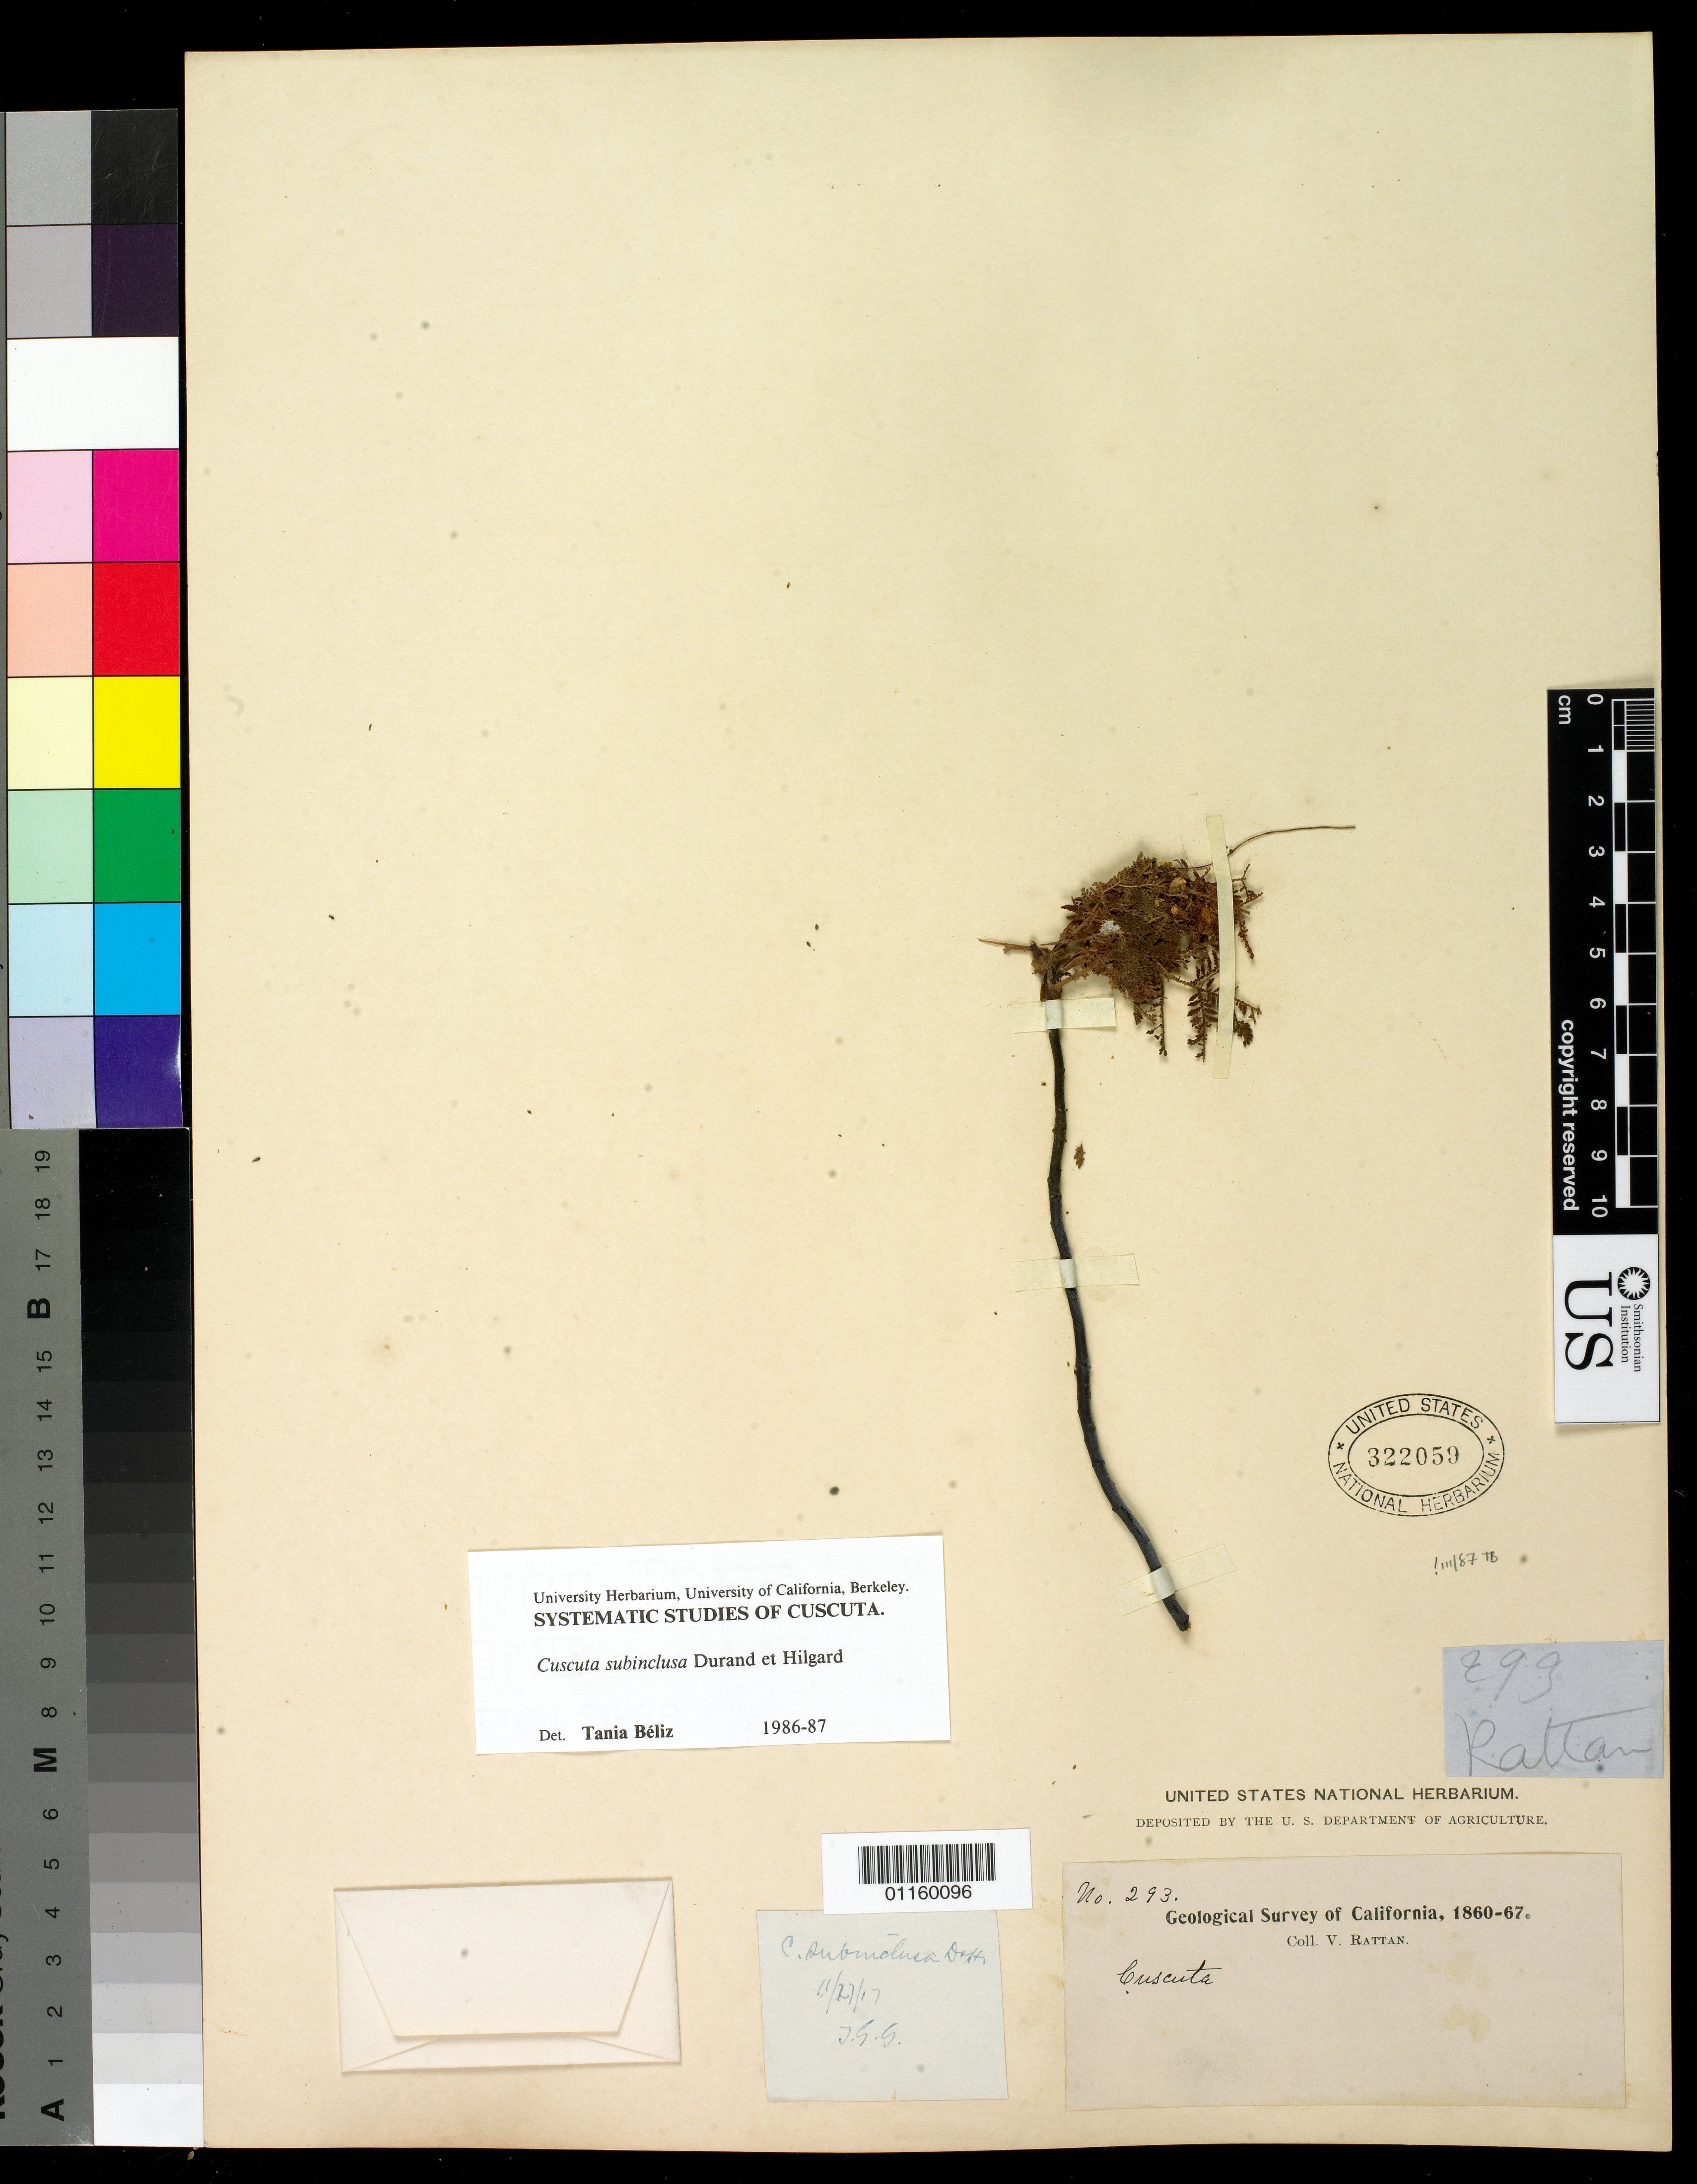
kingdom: Plantae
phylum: Tracheophyta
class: Magnoliopsida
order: Solanales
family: Convolvulaceae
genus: Cuscuta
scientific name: Cuscuta subinclusa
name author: Durand & Hilg.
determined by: Béliz, T.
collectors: V. Rattan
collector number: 293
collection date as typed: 1860 to -- --- 1867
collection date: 1860/1867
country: United States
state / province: California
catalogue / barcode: US 322059